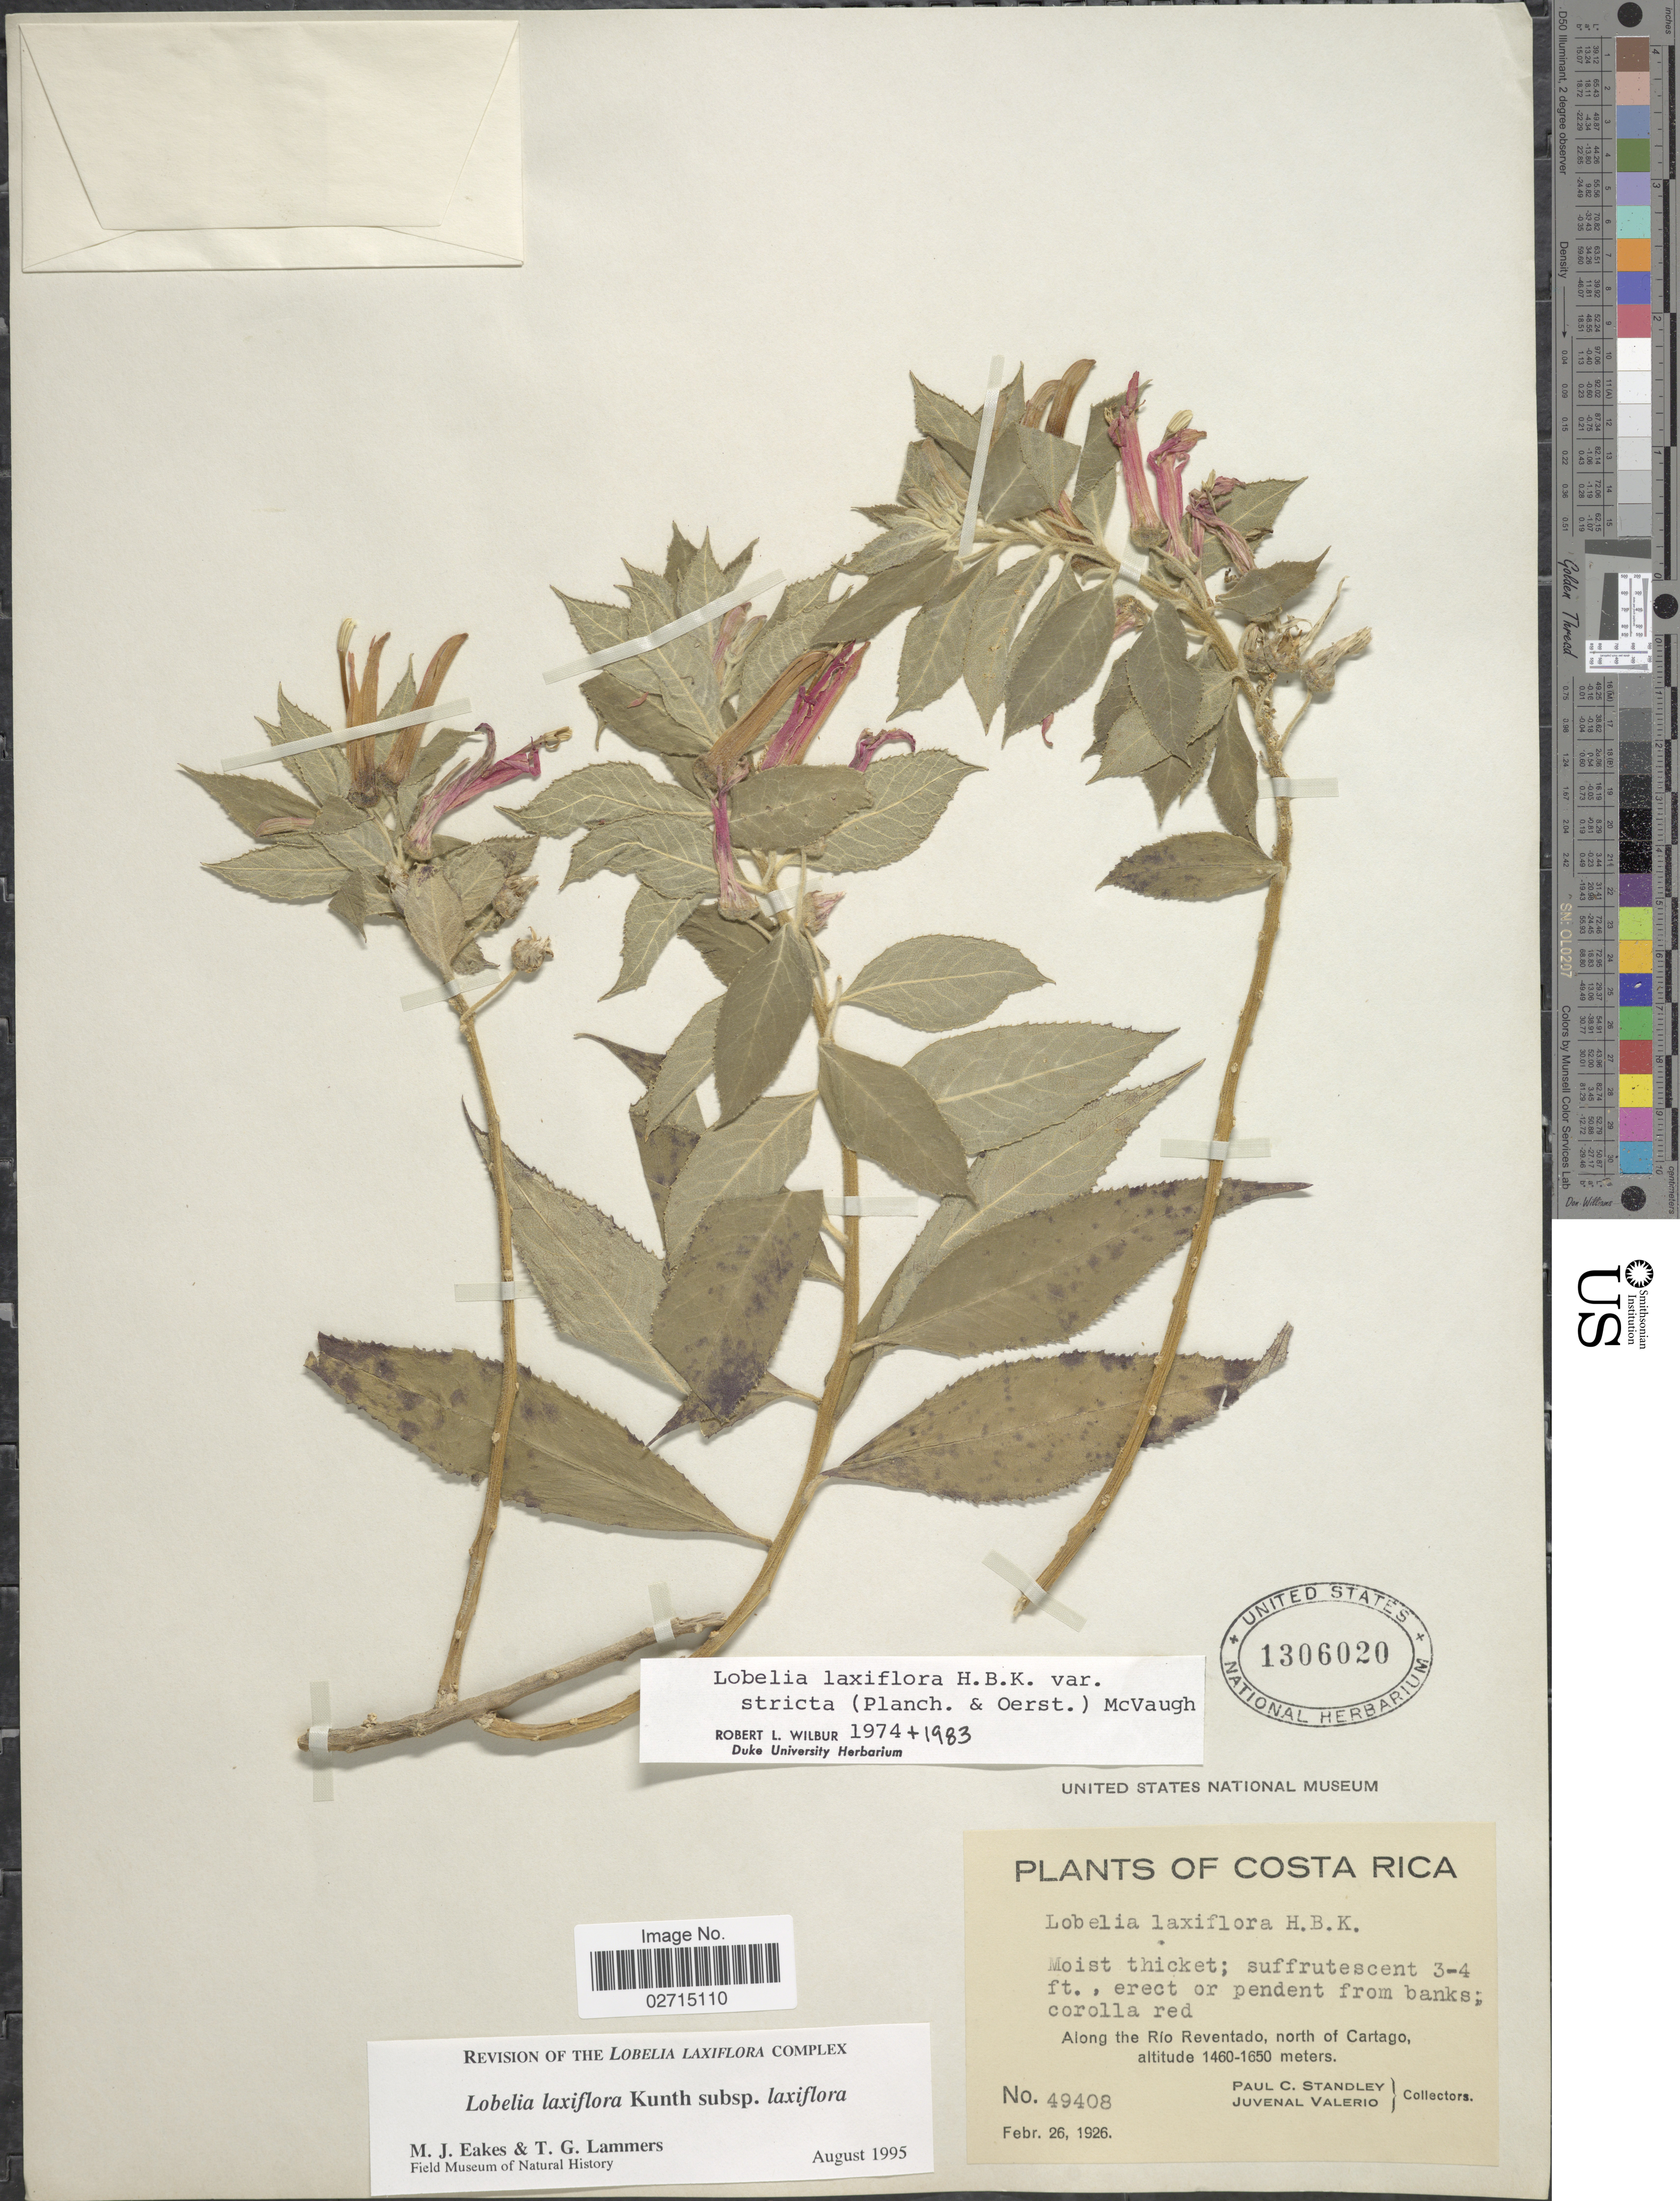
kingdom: Plantae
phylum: Tracheophyta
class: Magnoliopsida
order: Asterales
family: Campanulaceae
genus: Lobelia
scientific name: Lobelia laxiflora subsp. laxiflora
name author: Kunth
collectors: P. C. Standley & J. Valerio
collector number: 49408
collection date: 1926-02-26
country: Costa Rica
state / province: Cartago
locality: Along the Río Reventado, north of Cartago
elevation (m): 1460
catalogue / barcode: US 1306020